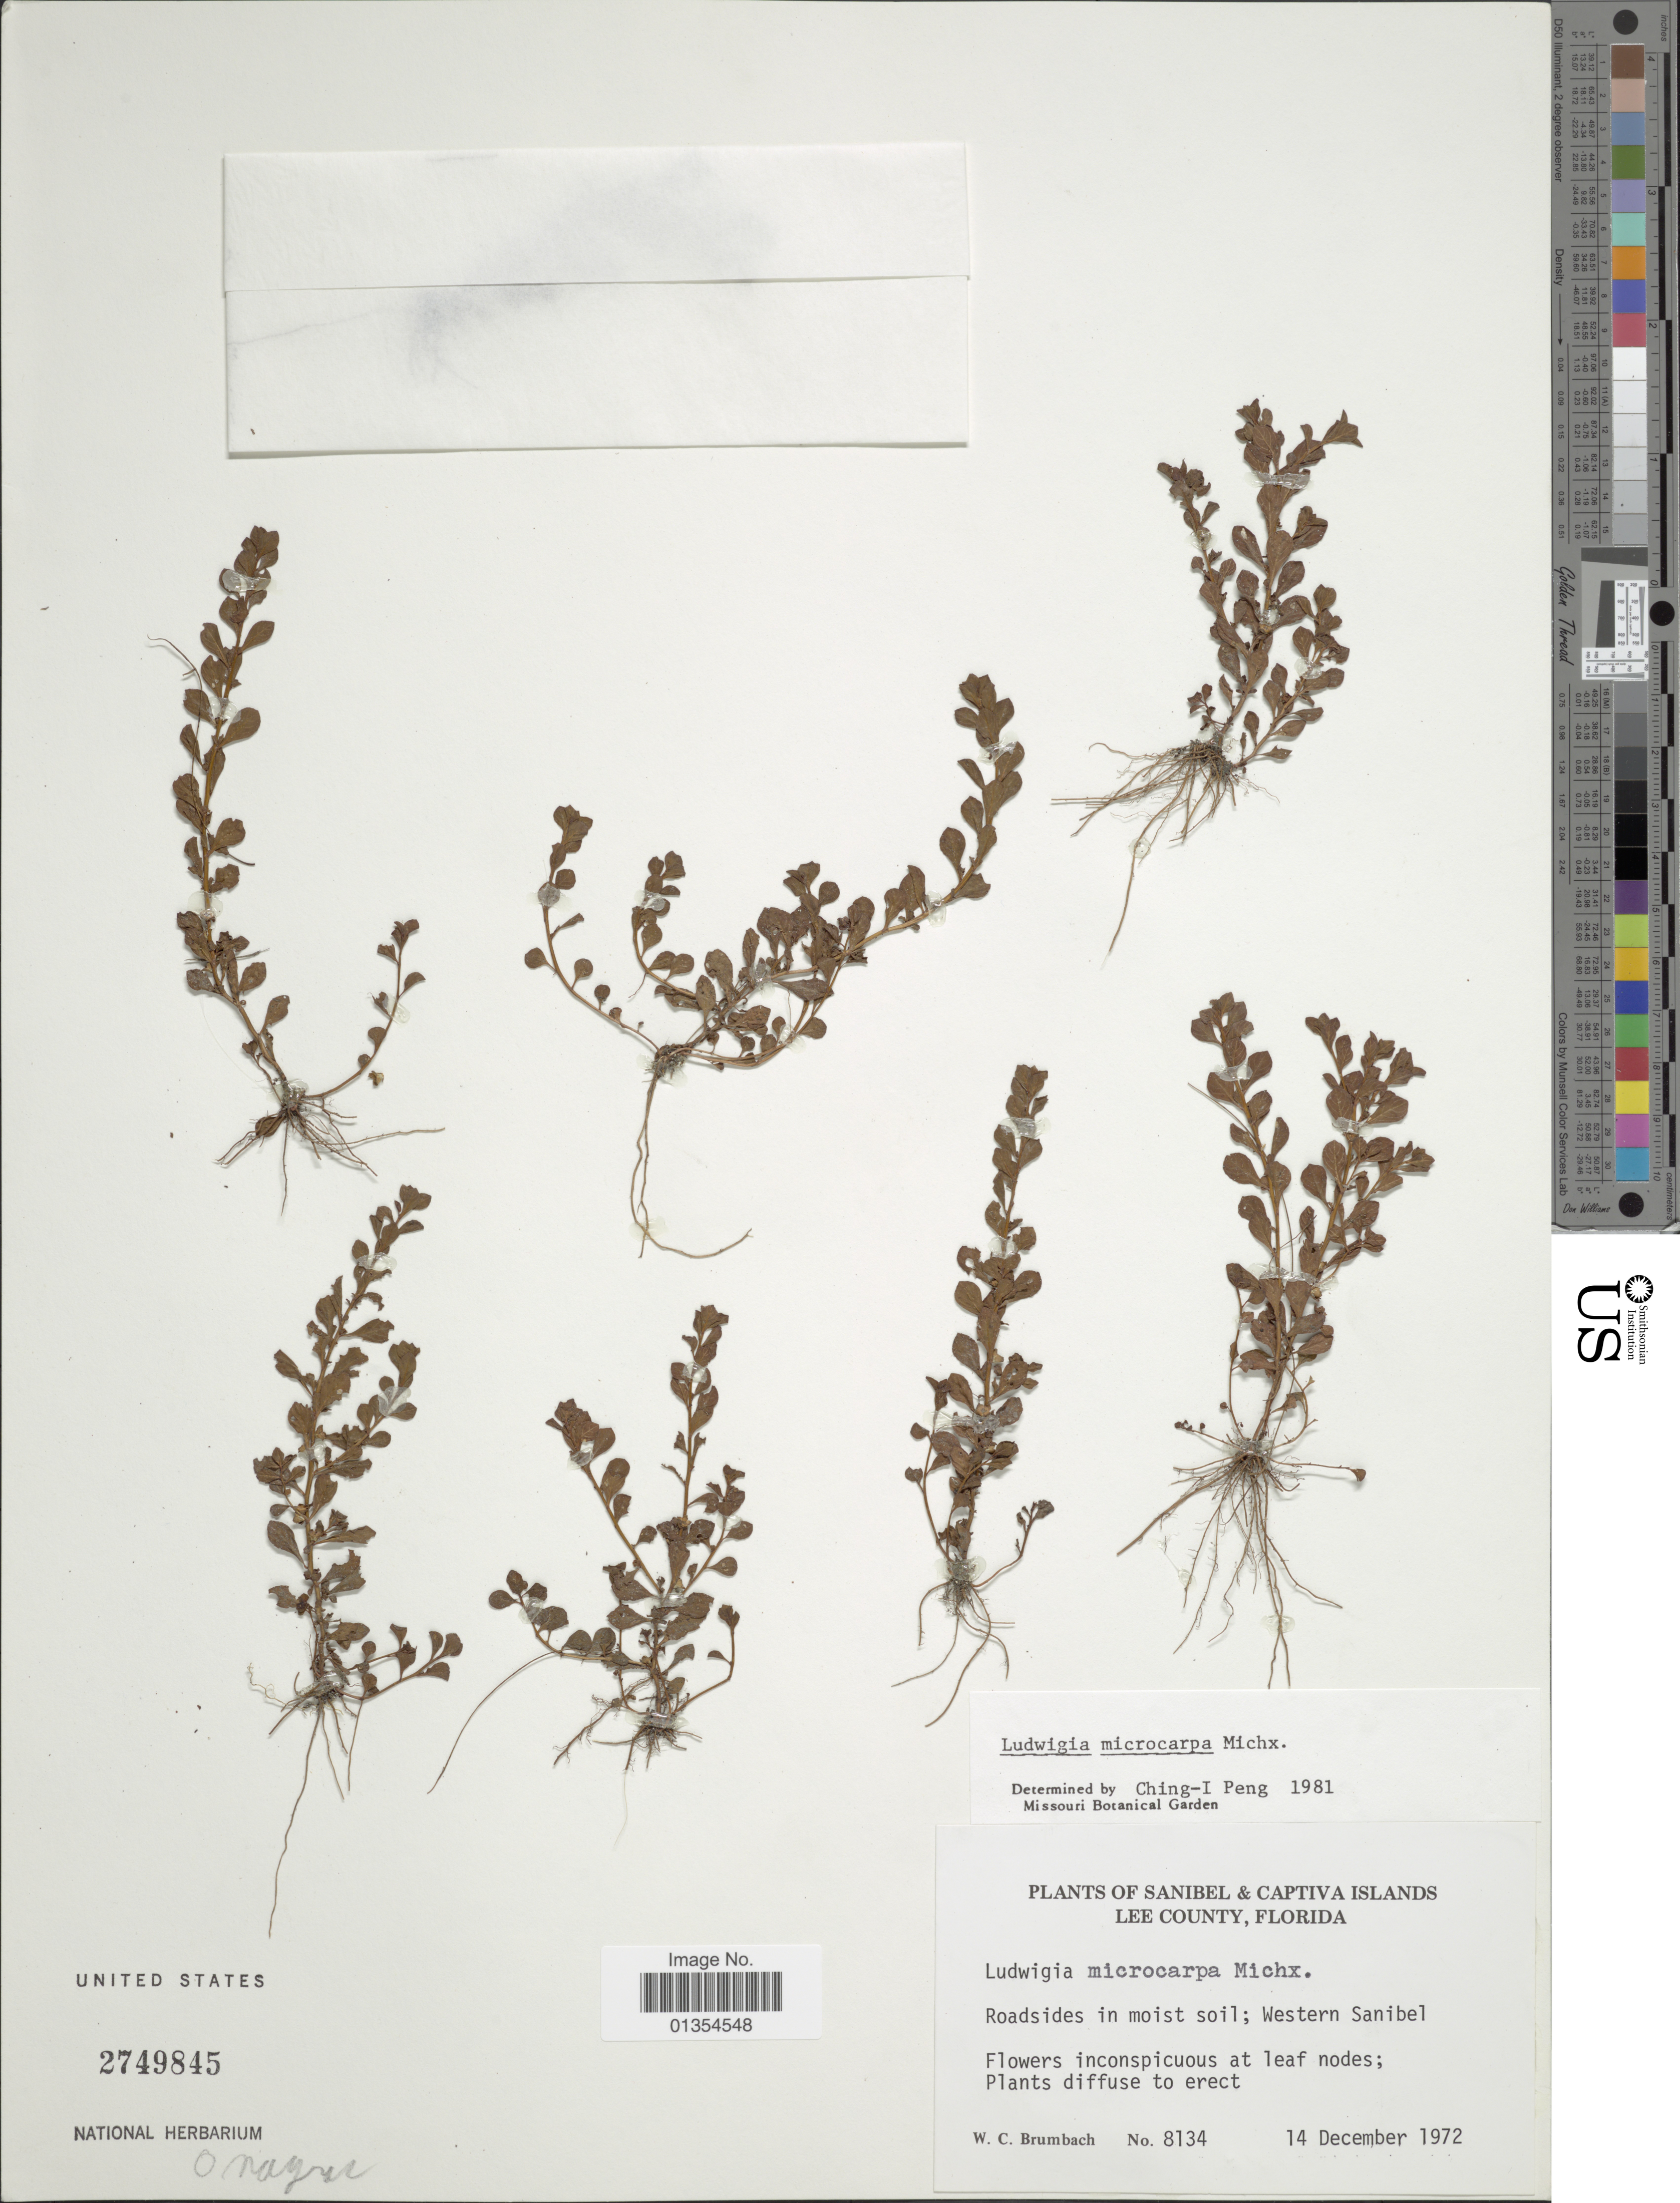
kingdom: Plantae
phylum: Tracheophyta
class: Magnoliopsida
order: Myrtales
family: Onagraceae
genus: Ludwigia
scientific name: Ludwigia microcarpa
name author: Michx.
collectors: W. C. Brumbach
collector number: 8134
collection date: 1972-12-14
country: United States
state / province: Florida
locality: Sanibel & Captiva Islands, Lee County, Western Sanibel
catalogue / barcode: US 2749845